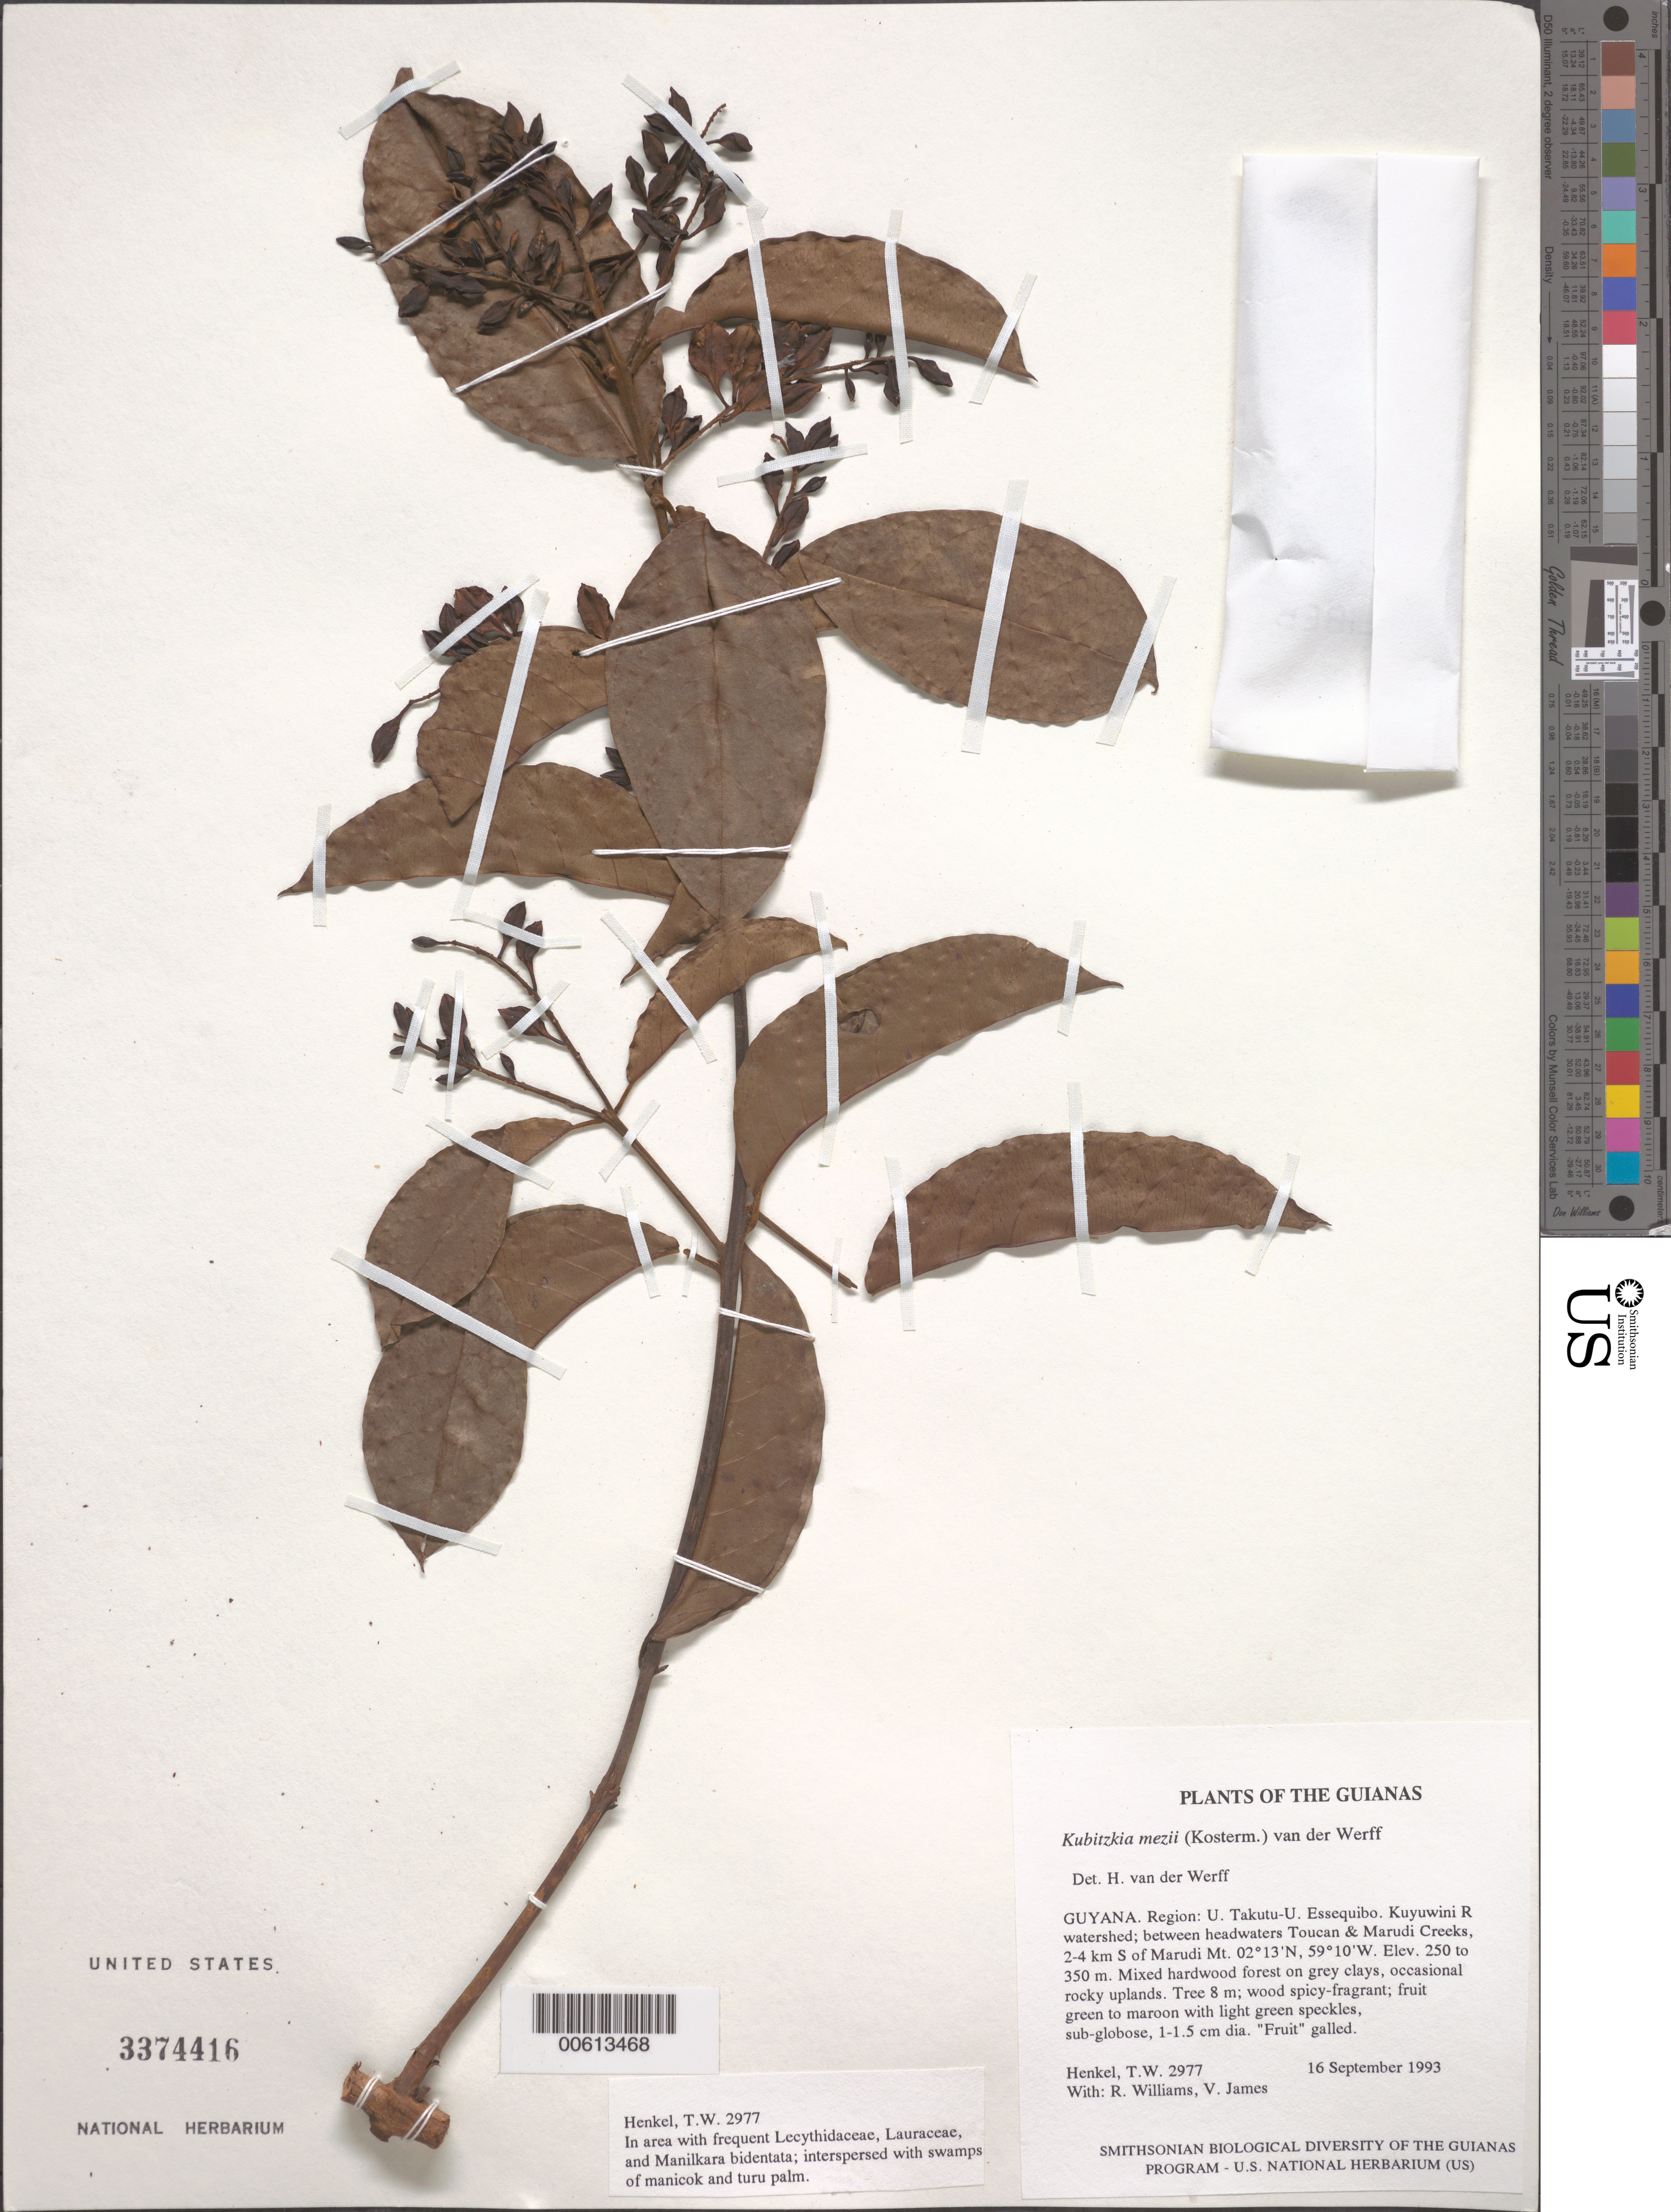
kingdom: Plantae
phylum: Tracheophyta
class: Magnoliopsida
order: Laurales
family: Lauraceae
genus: Kubitzkia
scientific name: Kubitzkia macrantha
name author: (Kosterm.) van der Werff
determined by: van der Werff, H., (MO), Missouri Botanical Garden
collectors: T. Henkel, R. Williams & V. James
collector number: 2977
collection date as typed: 16 September 1993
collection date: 1993-09-16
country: Guyana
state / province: U. Takutu-U. Essequibo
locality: Kuyuwini R watershed; between headwaters Toucan & Marudi Creeks, 2-4 km S of Marudi Mt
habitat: Mixed hardwood forest on grey clays, occasional rocky uplands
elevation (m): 250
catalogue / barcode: US 3374416